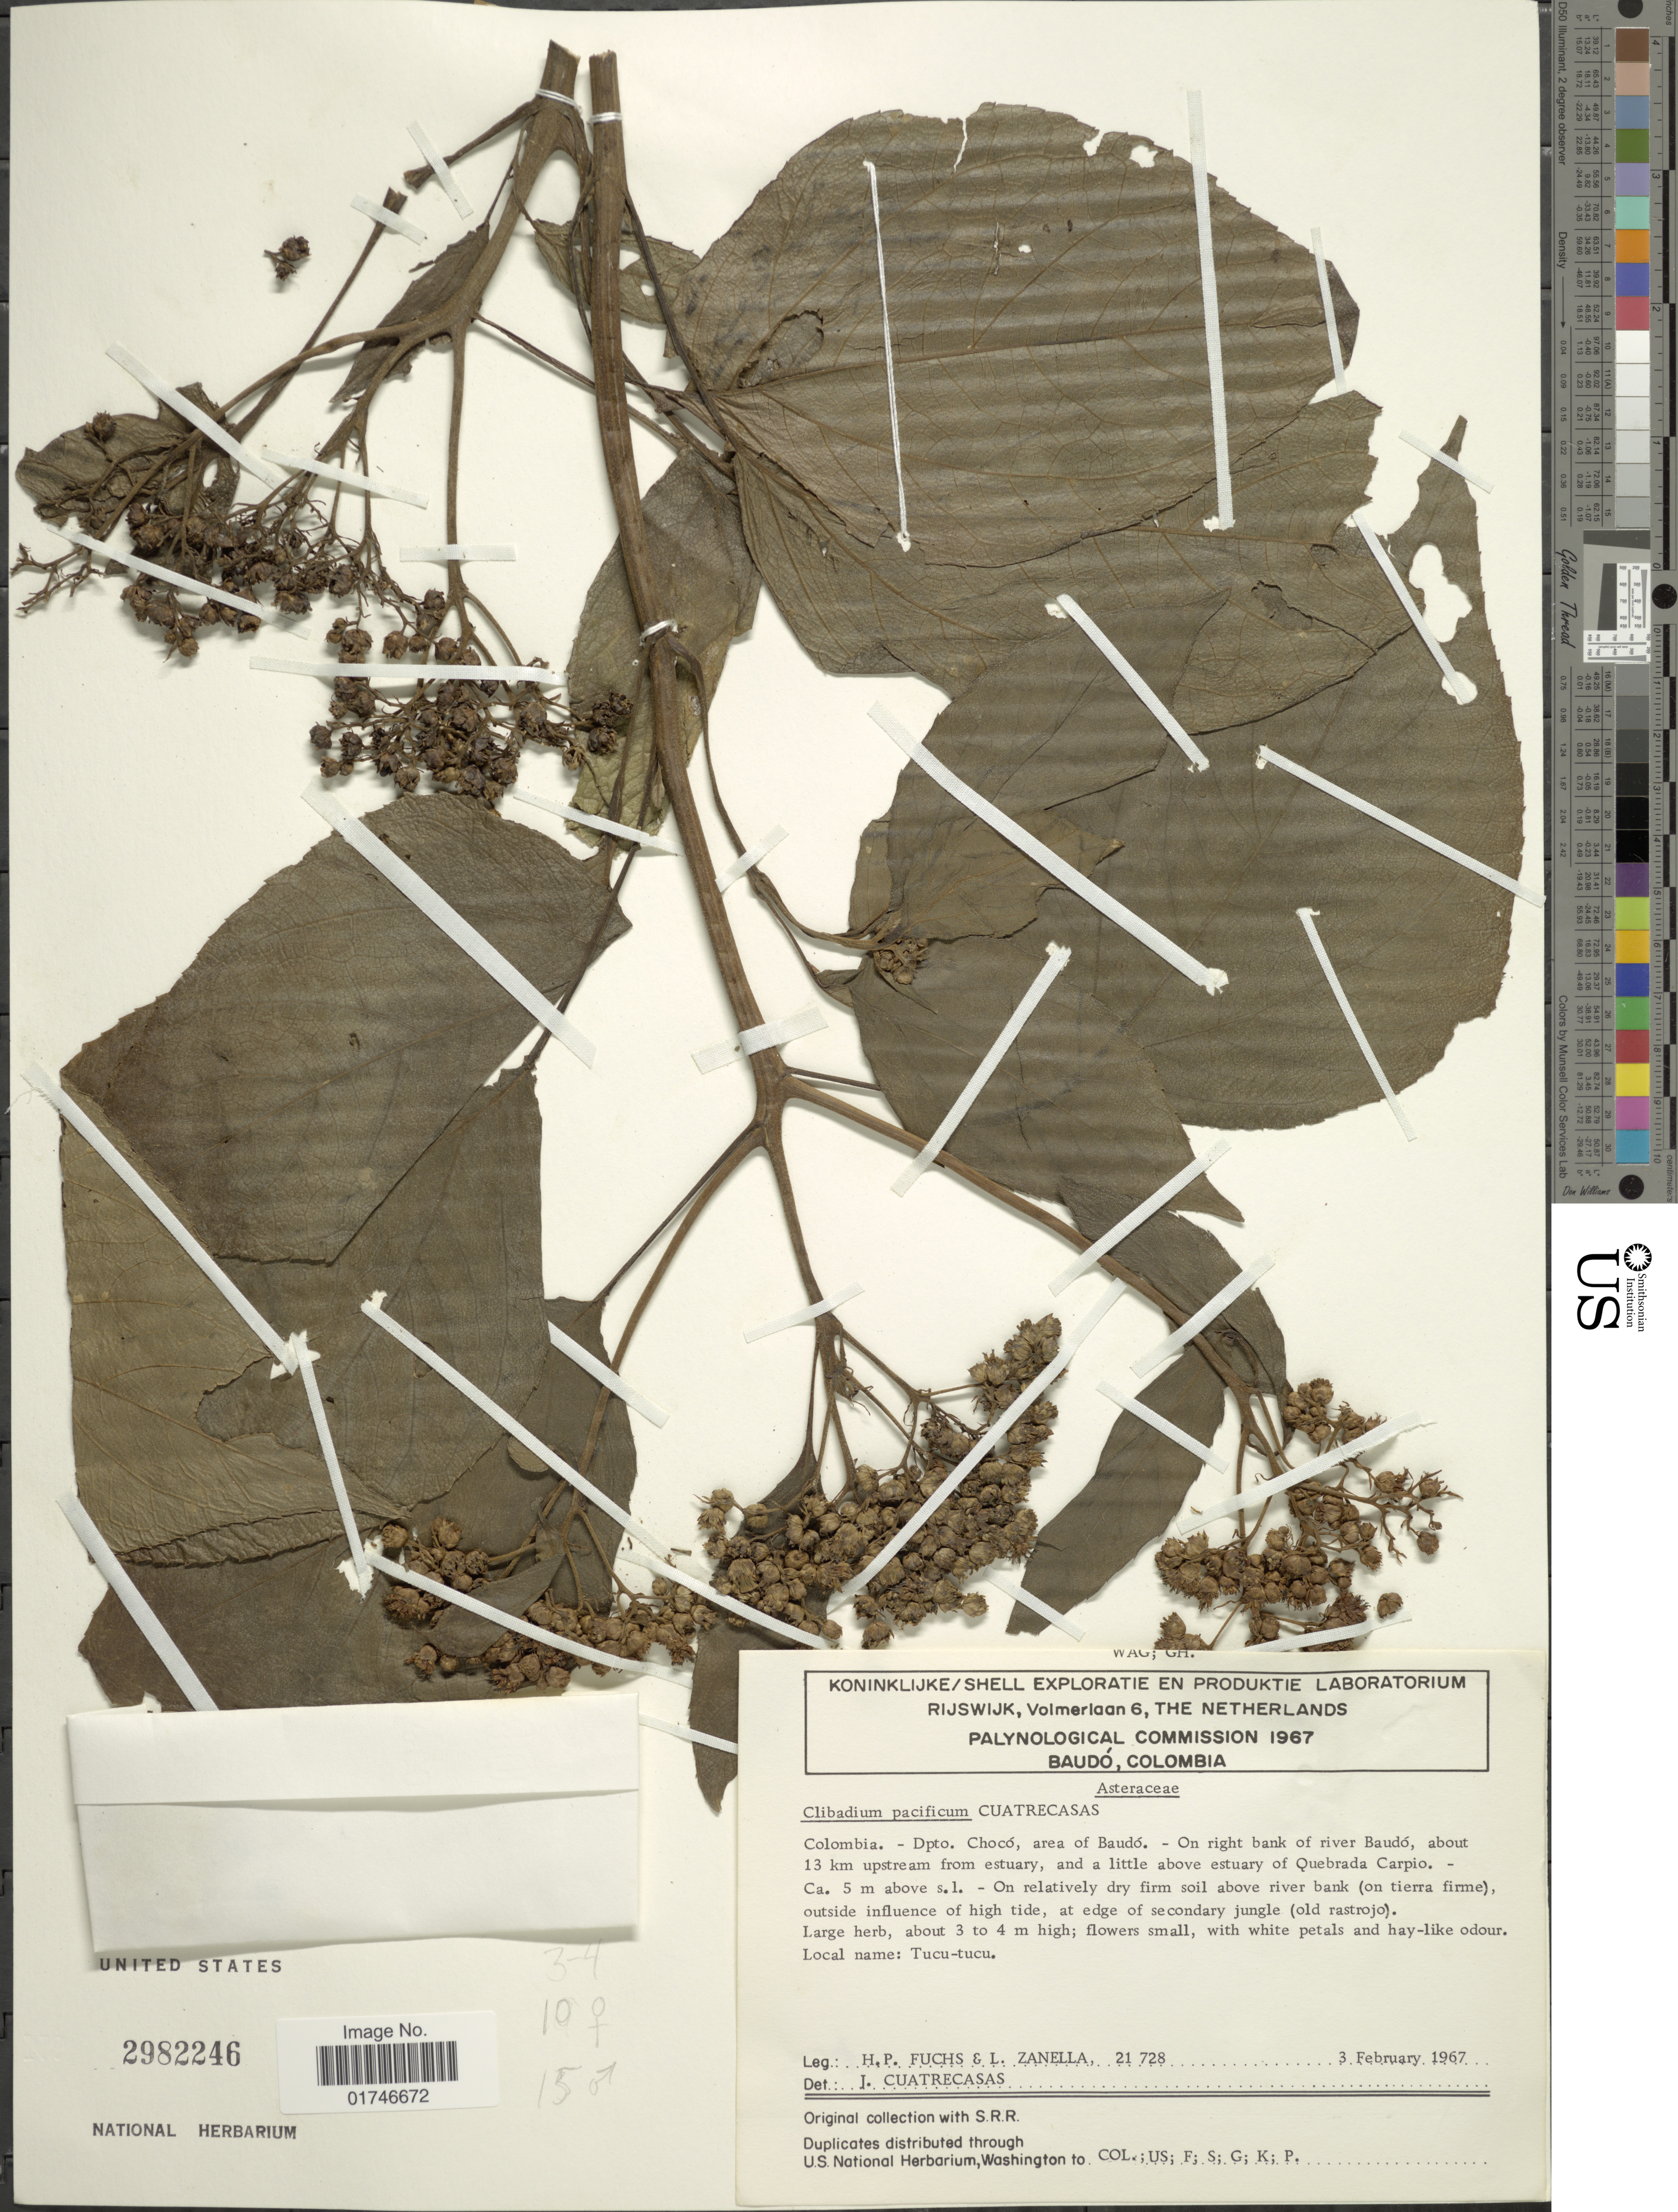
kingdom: Plantae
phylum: Tracheophyta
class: Magnoliopsida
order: Asterales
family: Asteraceae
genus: Clibadium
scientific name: Clibadium pacificum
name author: Cuatrec.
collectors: H. P. Fuchs & L. Zanella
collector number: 21728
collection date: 1967-02-03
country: Colombia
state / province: Chocó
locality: Colombia. - Dpto. Chocó, area of Baudó. - On right bank of river Baudó, about 13 km upstream from estuary, and a little above estuary of Quebrada Carpio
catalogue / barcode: US 2982246